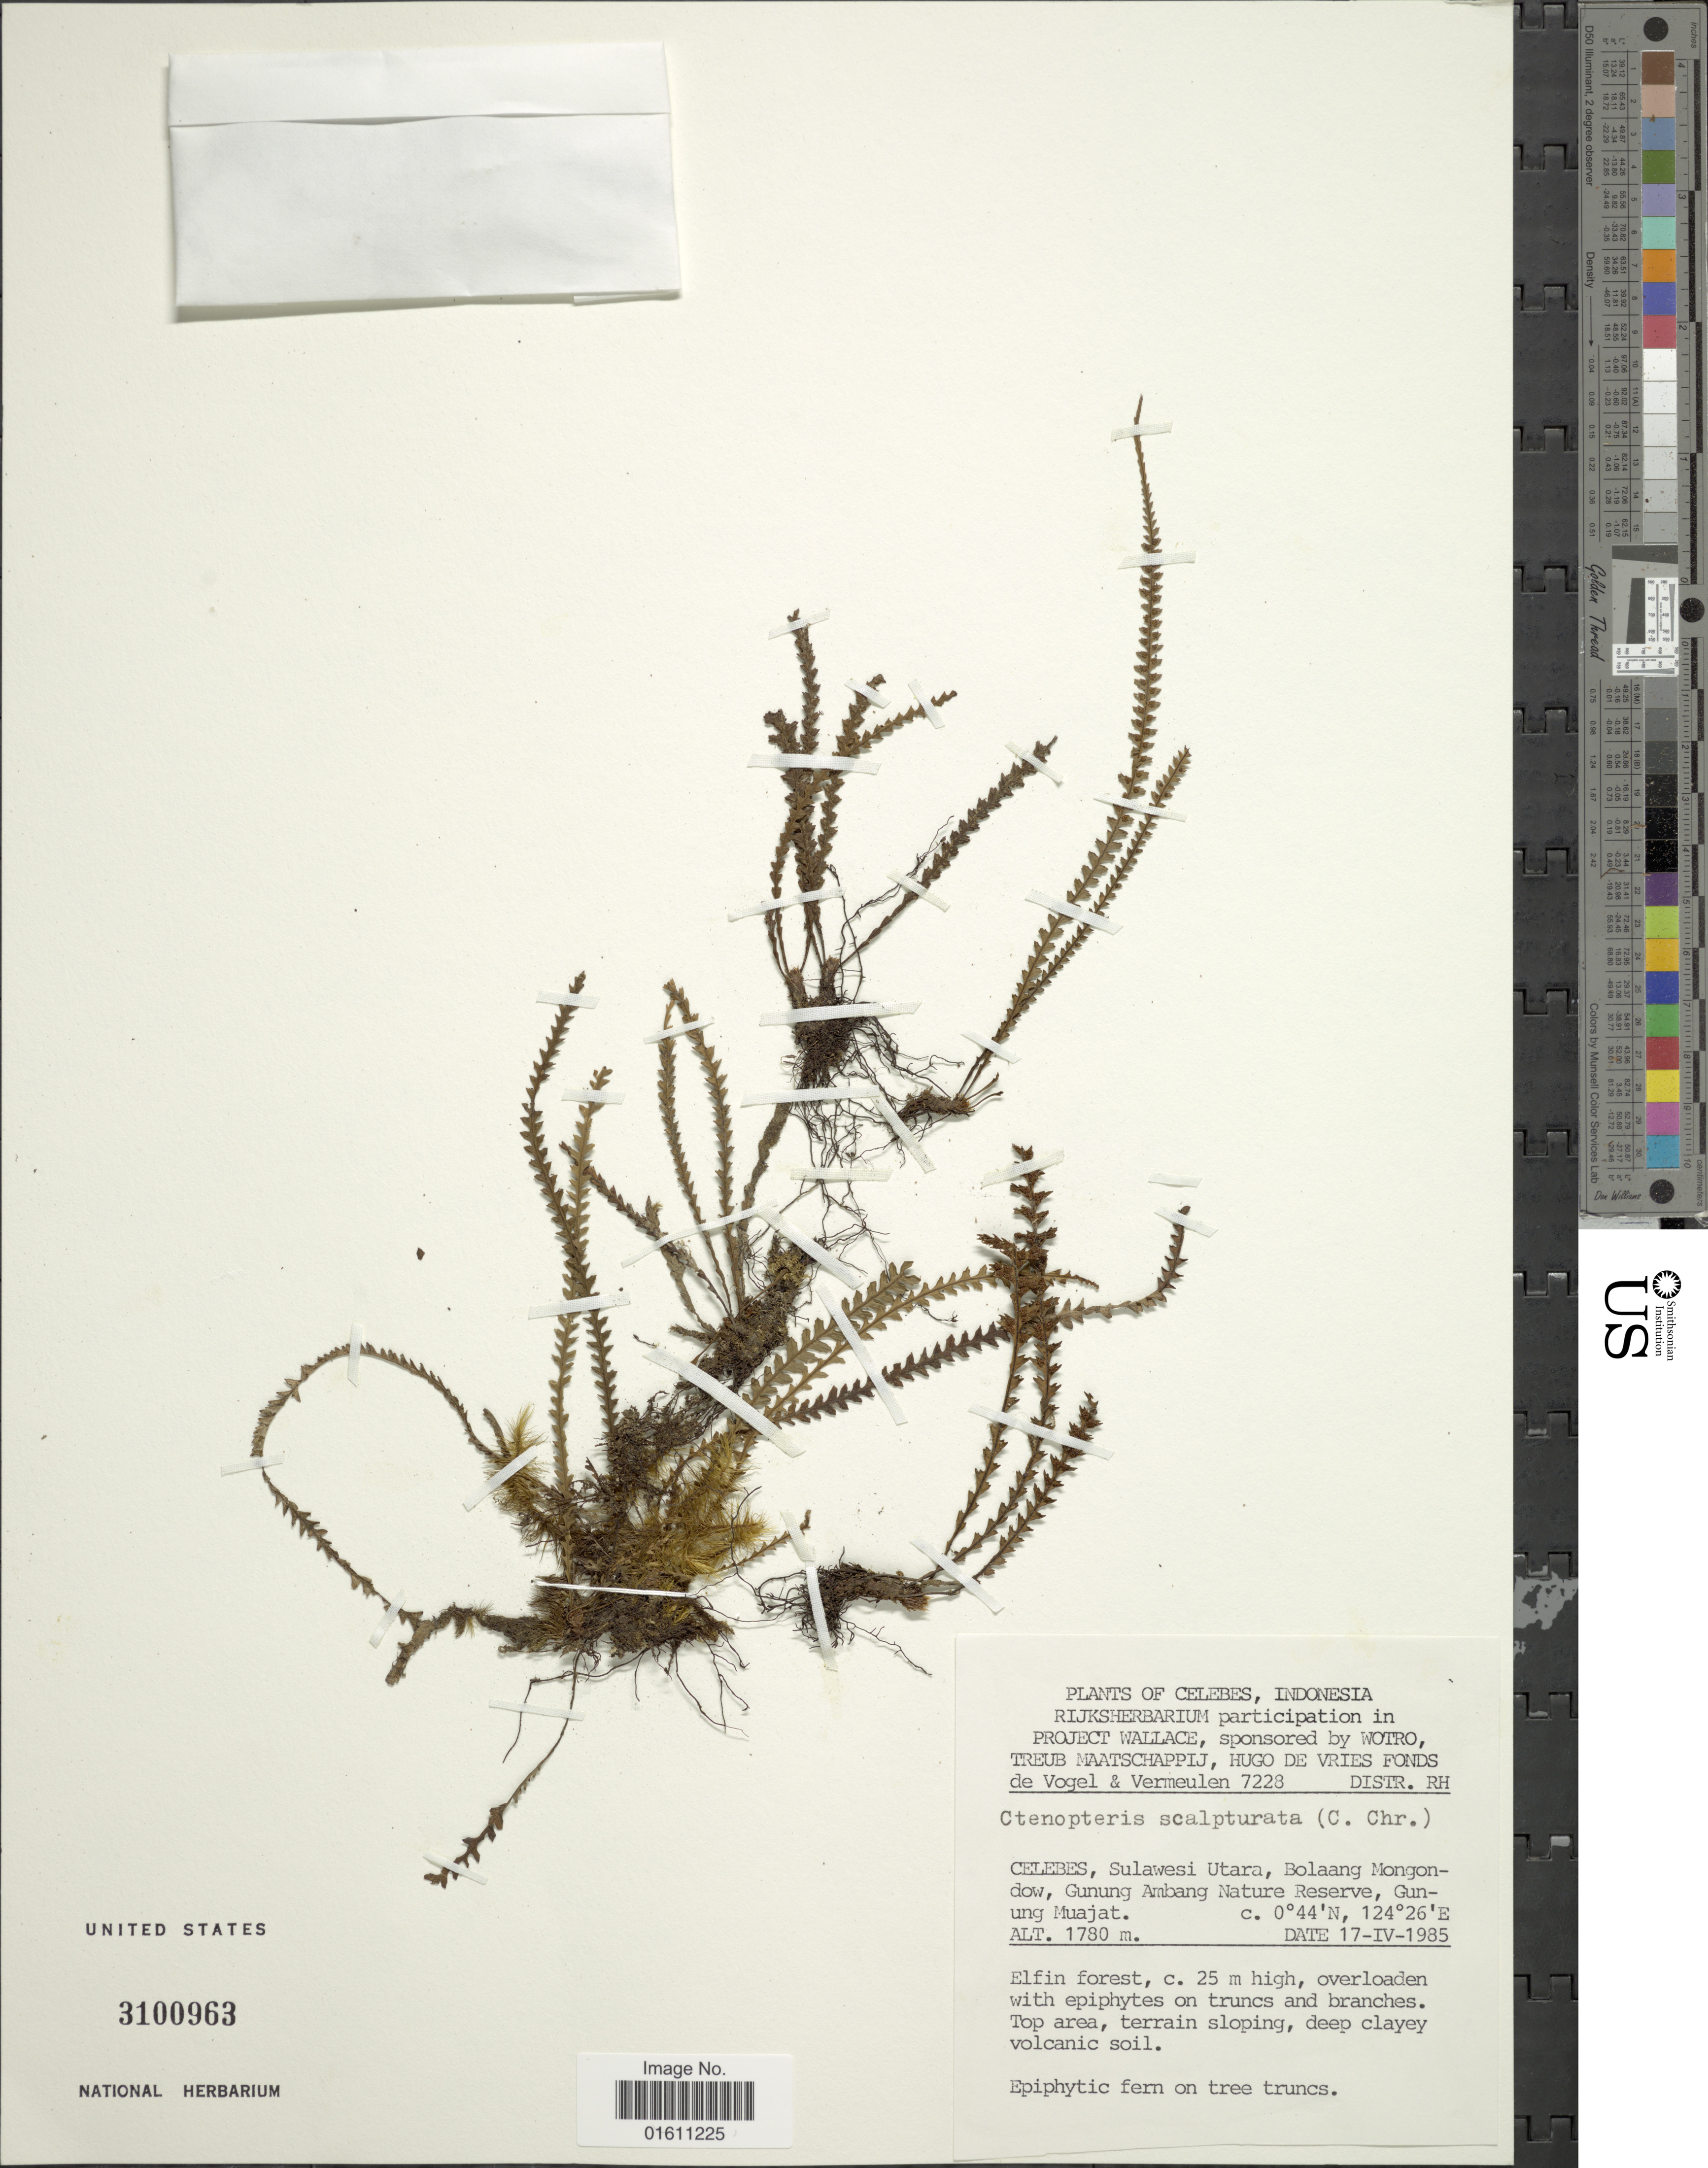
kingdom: Plantae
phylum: Tracheophyta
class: Polypodiopsida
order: Polypodiales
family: Polypodiaceae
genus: Ctenopterella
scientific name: Ctenopterella denticulata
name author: (Blume) Parris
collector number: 7228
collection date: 1985-04-17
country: Indonesia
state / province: Sulawesi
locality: Indonesia, Celebs, Sulawesi Utara, Bolaang Mongondow, Gunung Ambang Nature Reserve, Gunung Muajat.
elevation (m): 1780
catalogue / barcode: US 3100963